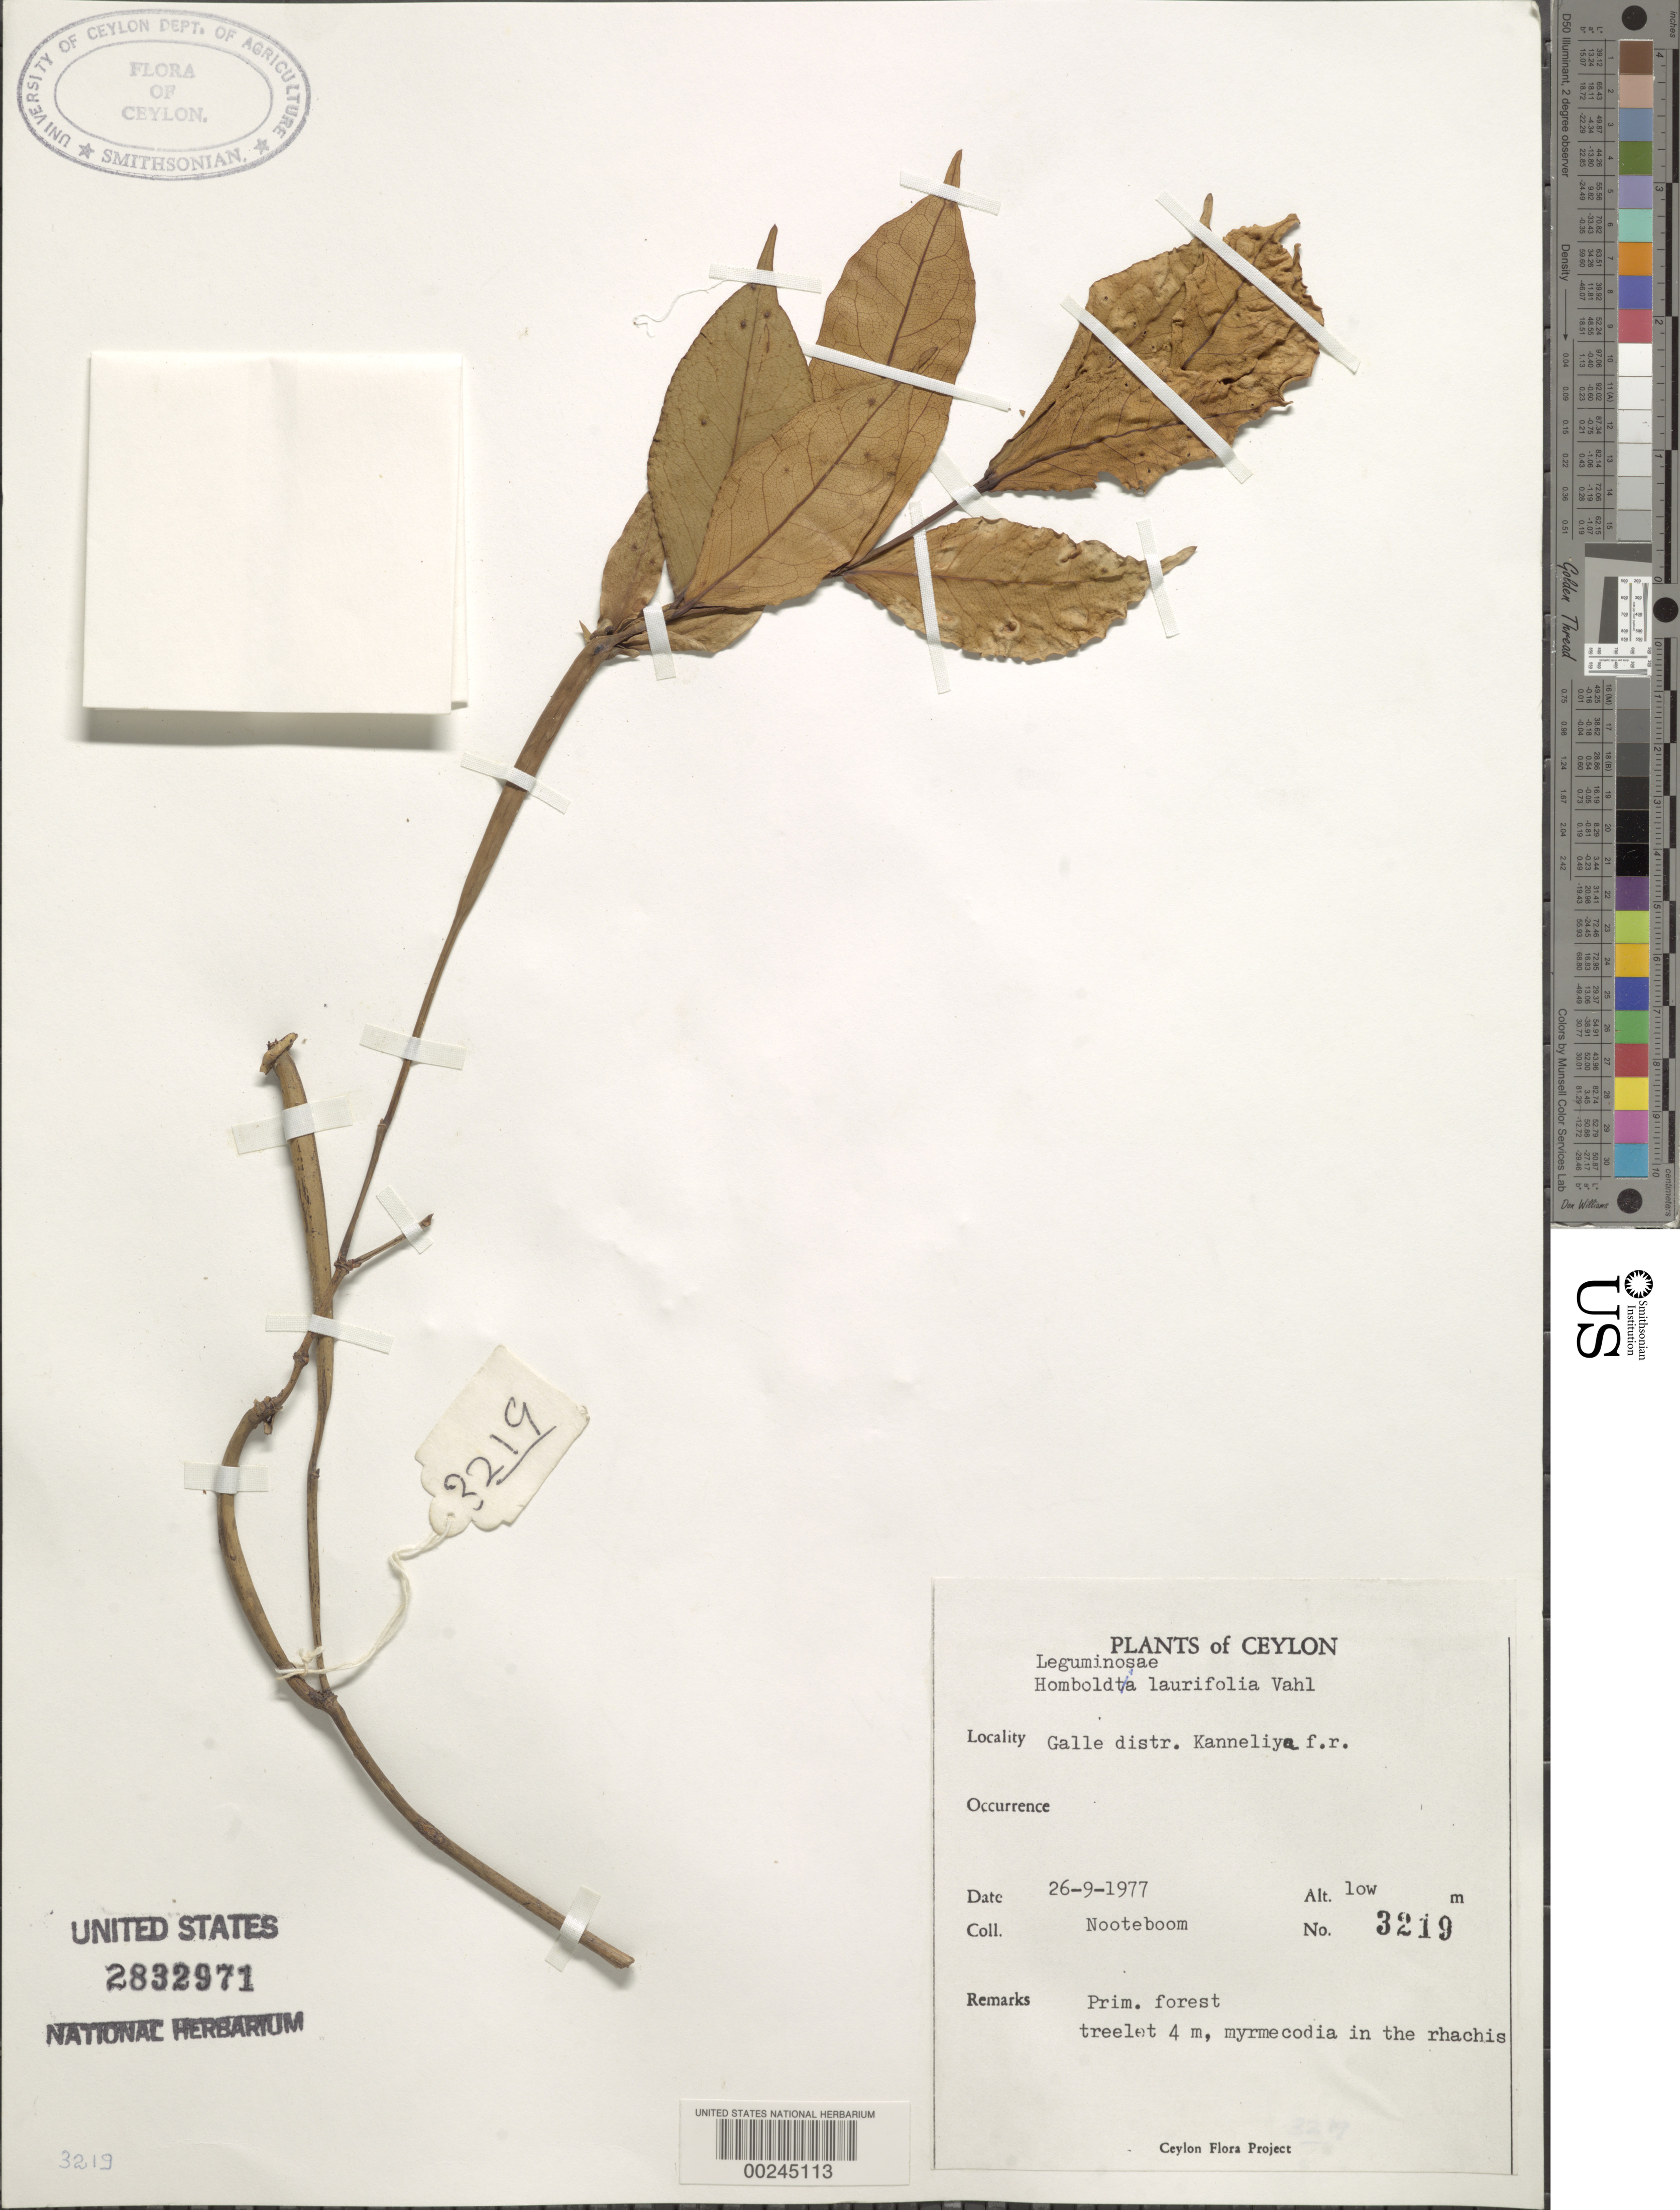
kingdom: Plantae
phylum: Tracheophyta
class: Magnoliopsida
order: Fabales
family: Fabaceae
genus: Humboldtia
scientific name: Humboldtia laurifolia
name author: Vahl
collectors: H. P. Nooteboom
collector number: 3219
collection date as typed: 26 Sep 1977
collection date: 1977-09-26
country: Sri Lanka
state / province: Southern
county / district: Galle Dist.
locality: Kanneliya f.r.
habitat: Primary forest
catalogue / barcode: US 2832971